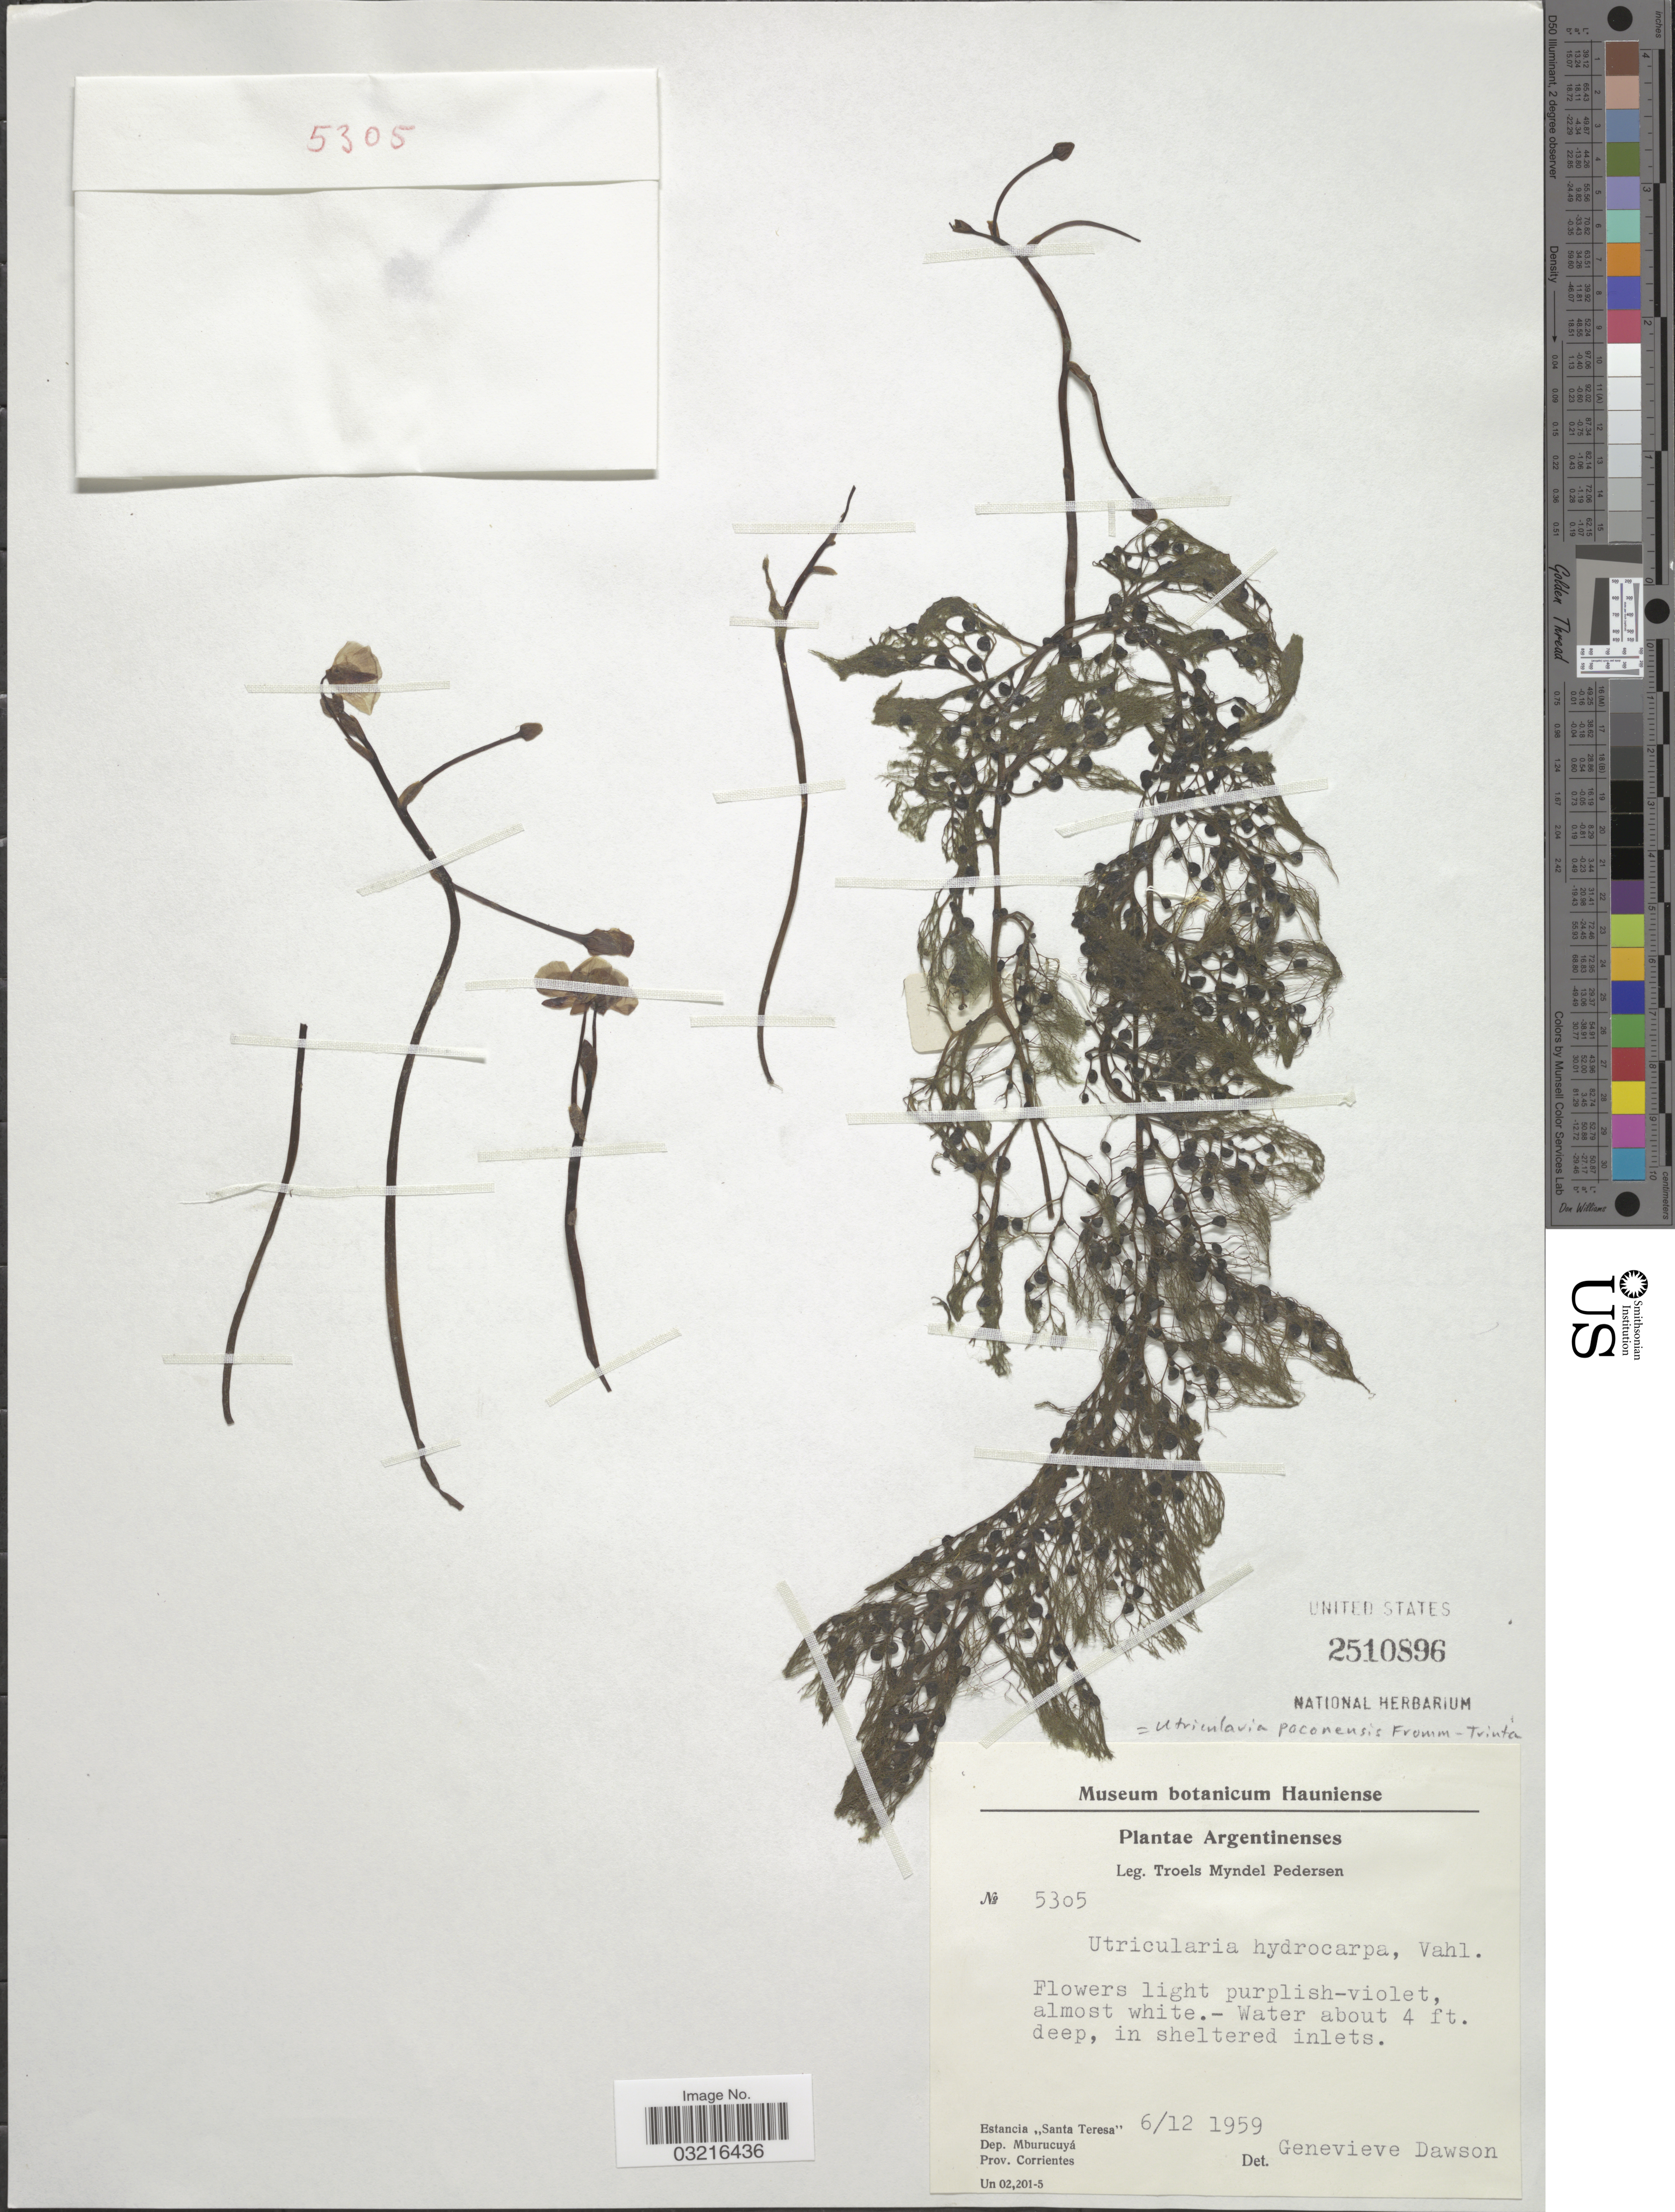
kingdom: Plantae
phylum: Tracheophyta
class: Magnoliopsida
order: Lamiales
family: Lentibulariaceae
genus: Utricularia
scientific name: Utricularia poconensis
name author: Fromm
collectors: T. Pederson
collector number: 5305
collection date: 1959-12-06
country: Argentina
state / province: Corrientes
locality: Estancia "Santa Teresa", Dep. Mburucuyá.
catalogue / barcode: US 2510896